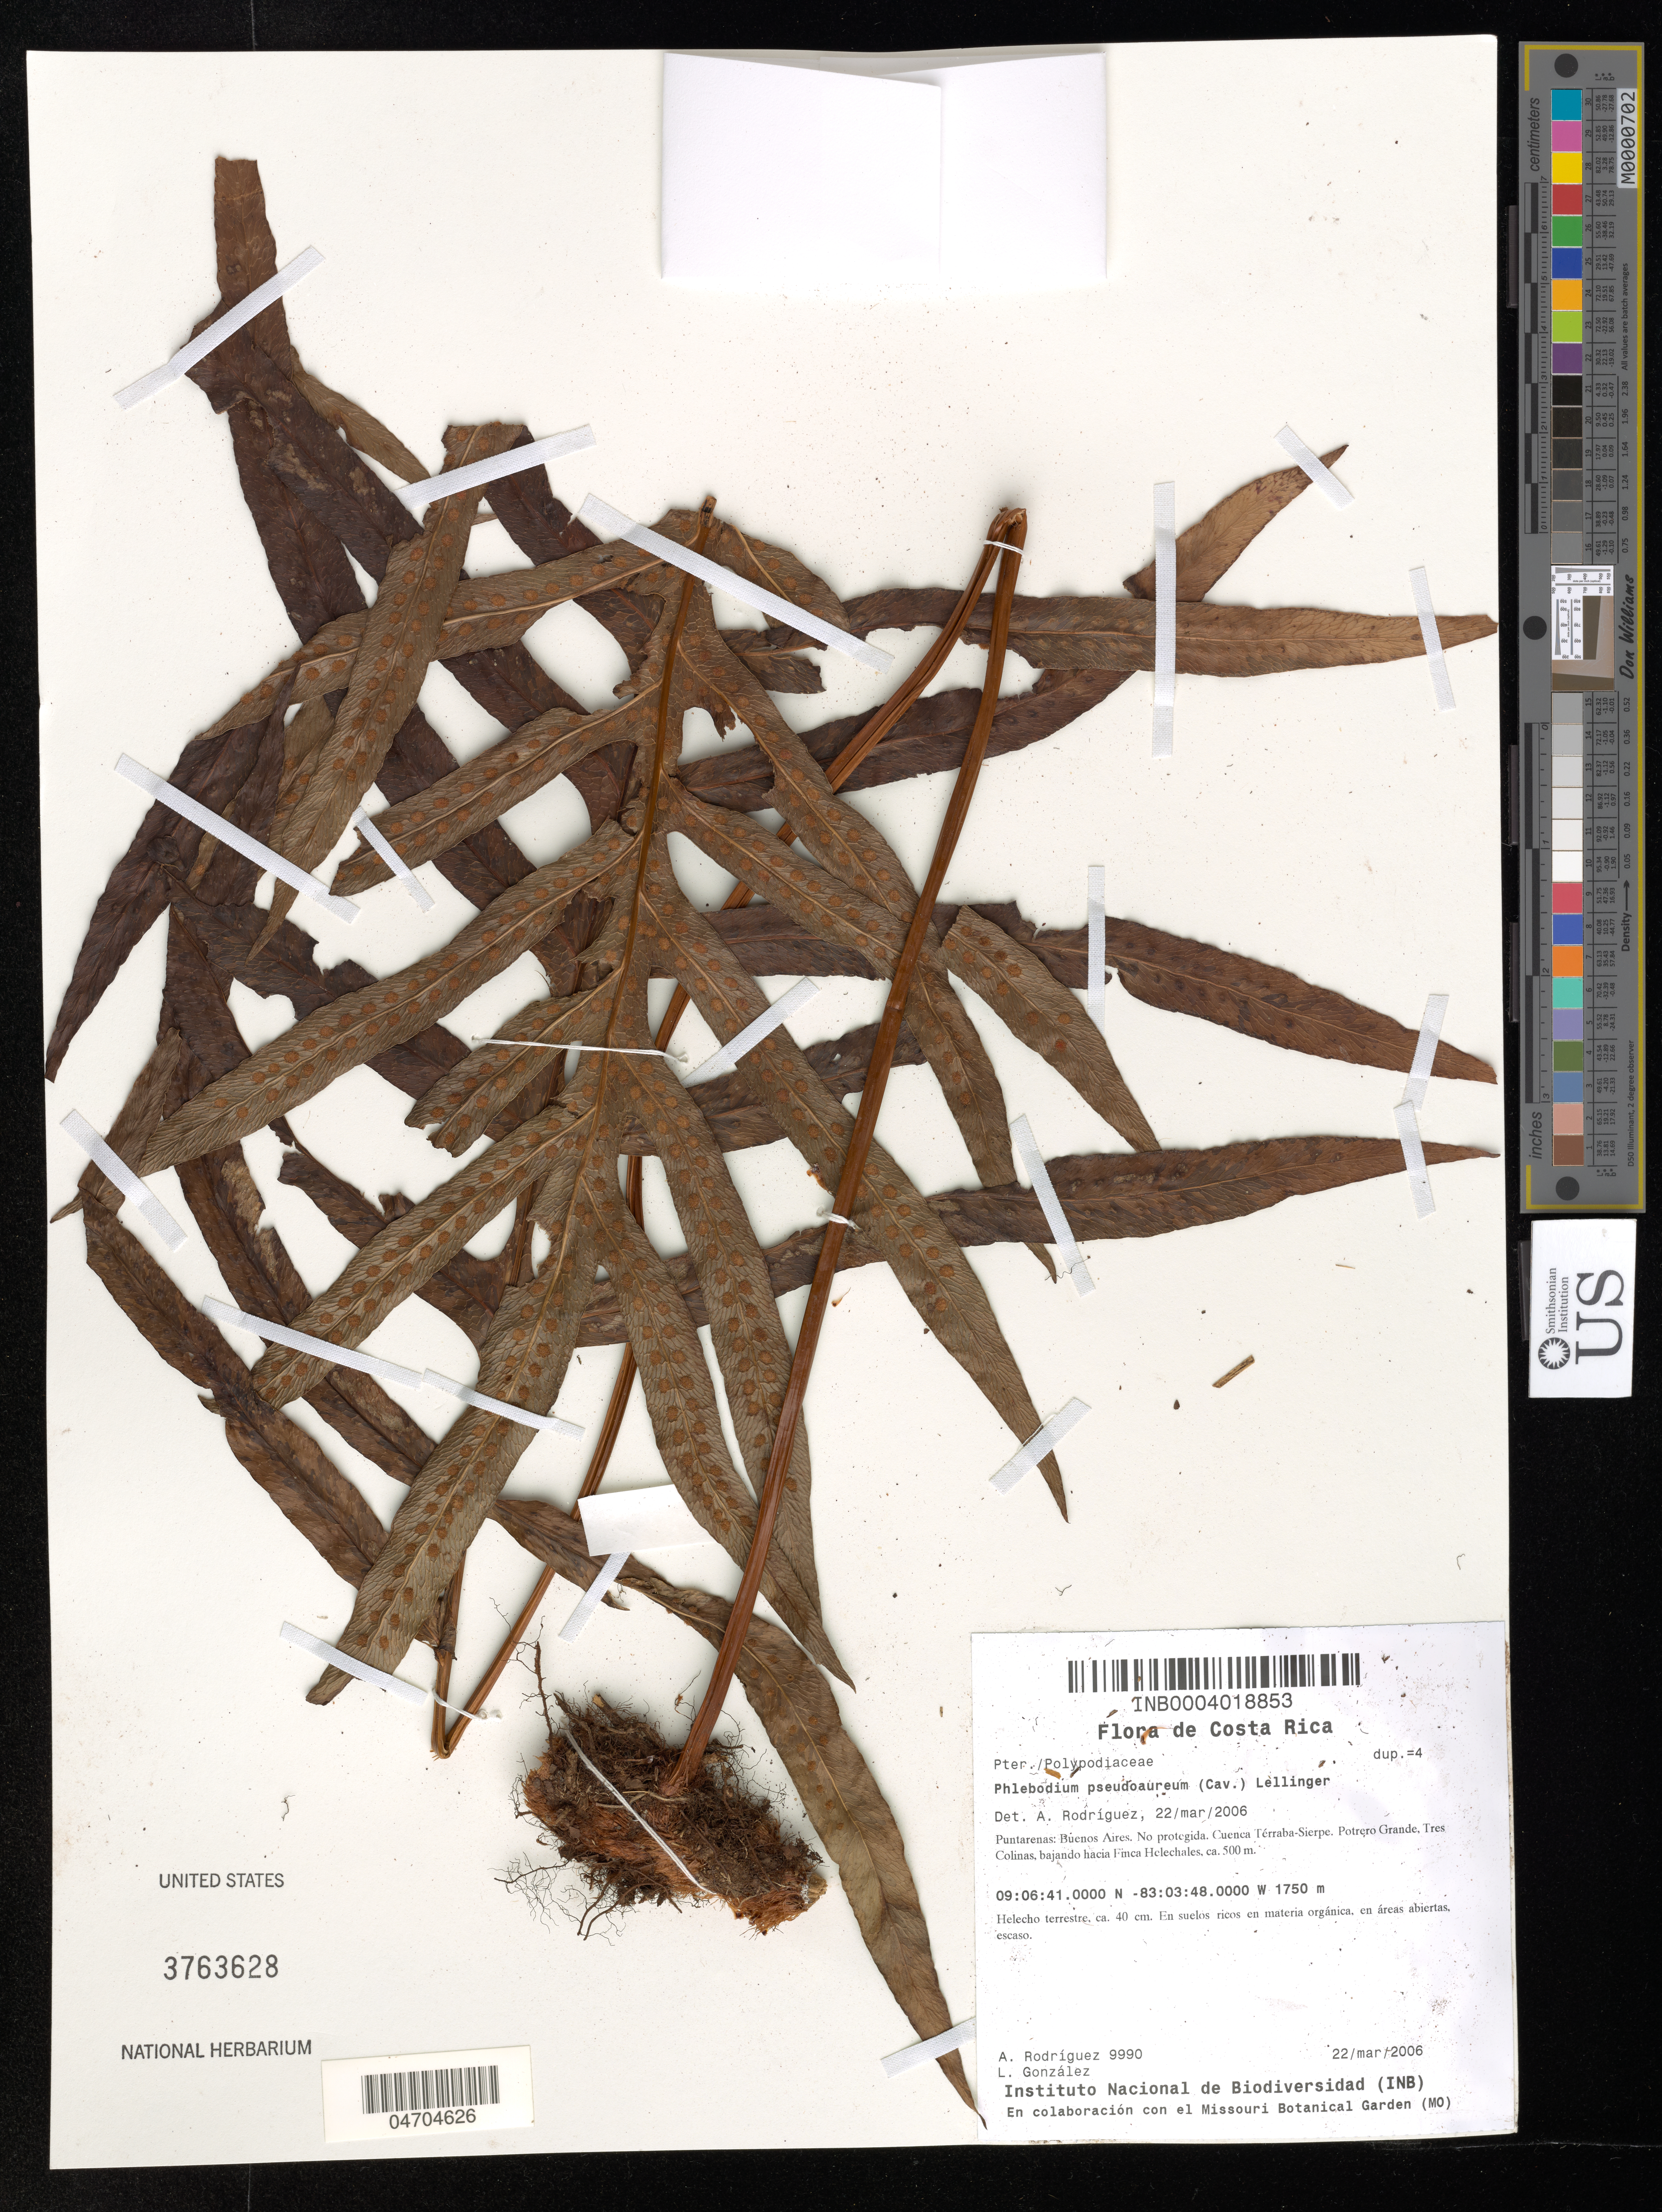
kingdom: Plantae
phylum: Tracheophyta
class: Polypodiopsida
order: Polypodiales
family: Polypodiaceae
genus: Phlebodium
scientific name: Phlebodium pseudoaureum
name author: (Cav.) Lellinger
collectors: A. Rodríguez & L. Gonzalez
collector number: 9990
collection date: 2006-03-22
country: Costa Rica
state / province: Puntarenas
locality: Buenos Aires. No protegida. Cuenca Térraba-Sierpe. Potrero Grande, Tres Colinas, bajando hacia Finca Helechales.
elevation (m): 1750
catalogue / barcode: US 3763628